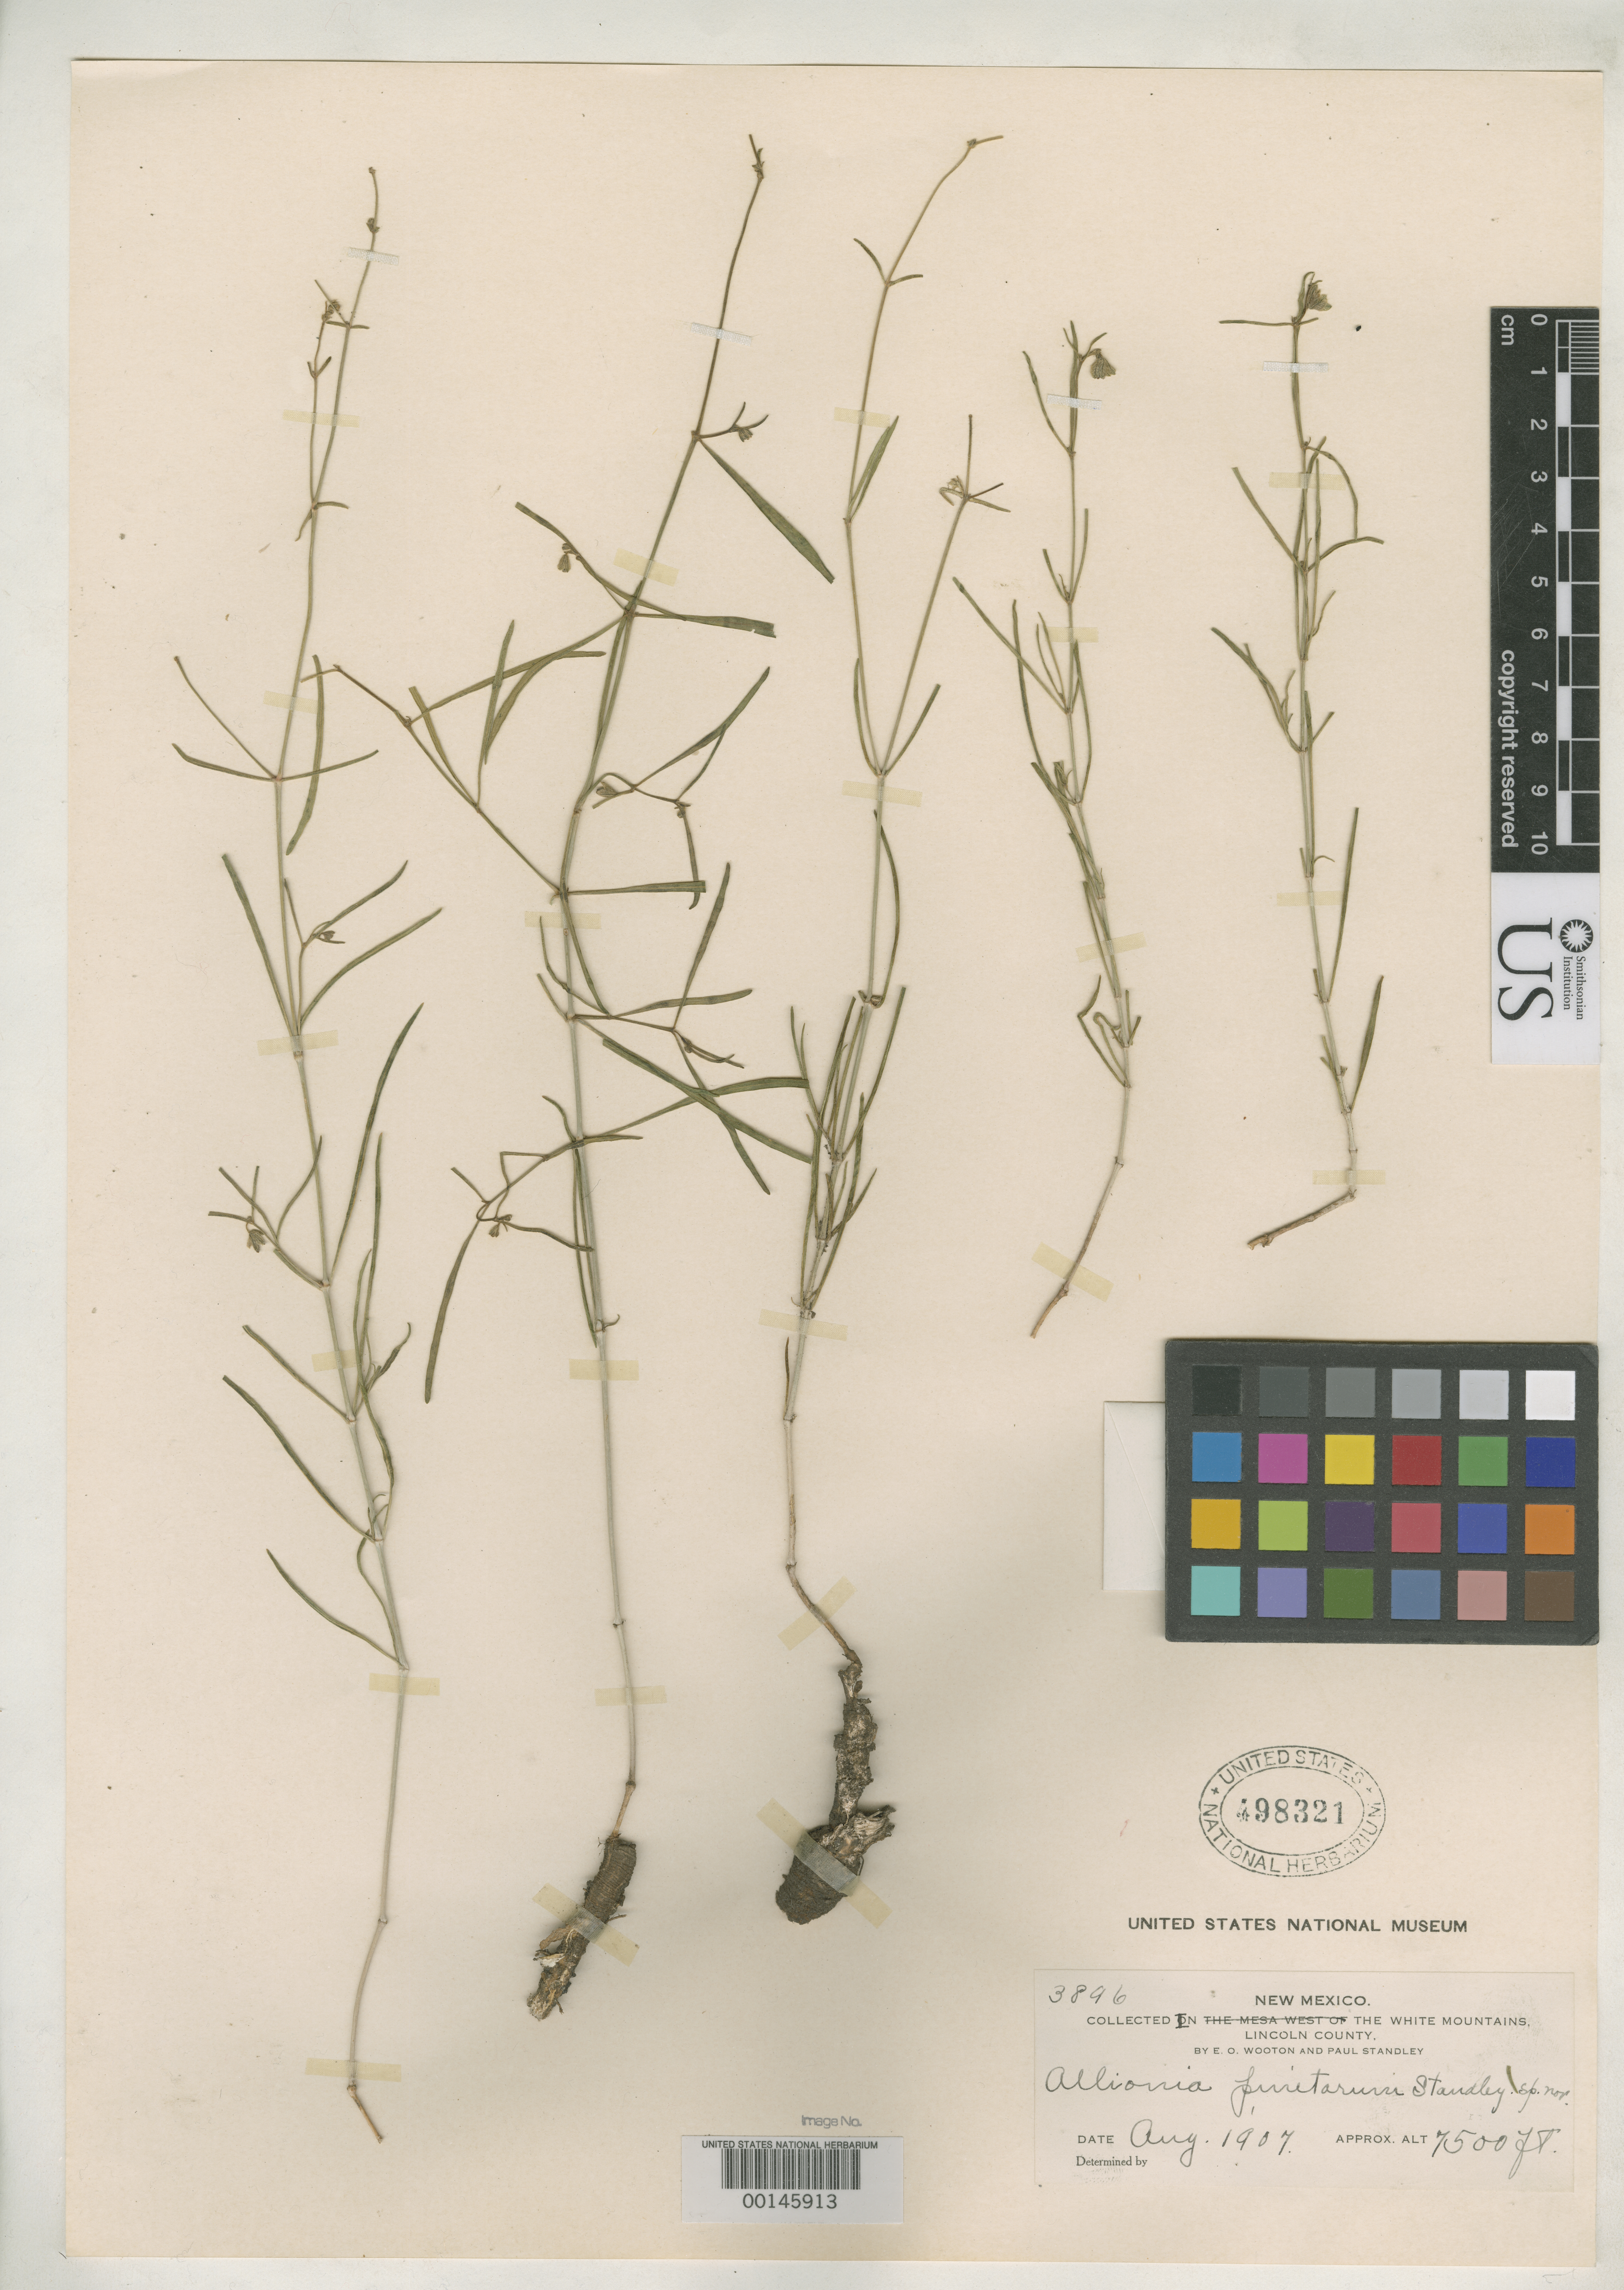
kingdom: Plantae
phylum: Tracheophyta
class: Magnoliopsida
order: Caryophyllales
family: Nyctaginaceae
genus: Allionia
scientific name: Allionia pinetorum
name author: Standl.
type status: Isotype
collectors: E. O. Wooton & P. C. Standley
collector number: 3896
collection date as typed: Aug 1907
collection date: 1907-08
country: United States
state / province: New Mexico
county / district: Lincoln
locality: White Mountains.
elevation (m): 2286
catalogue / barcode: US 498321